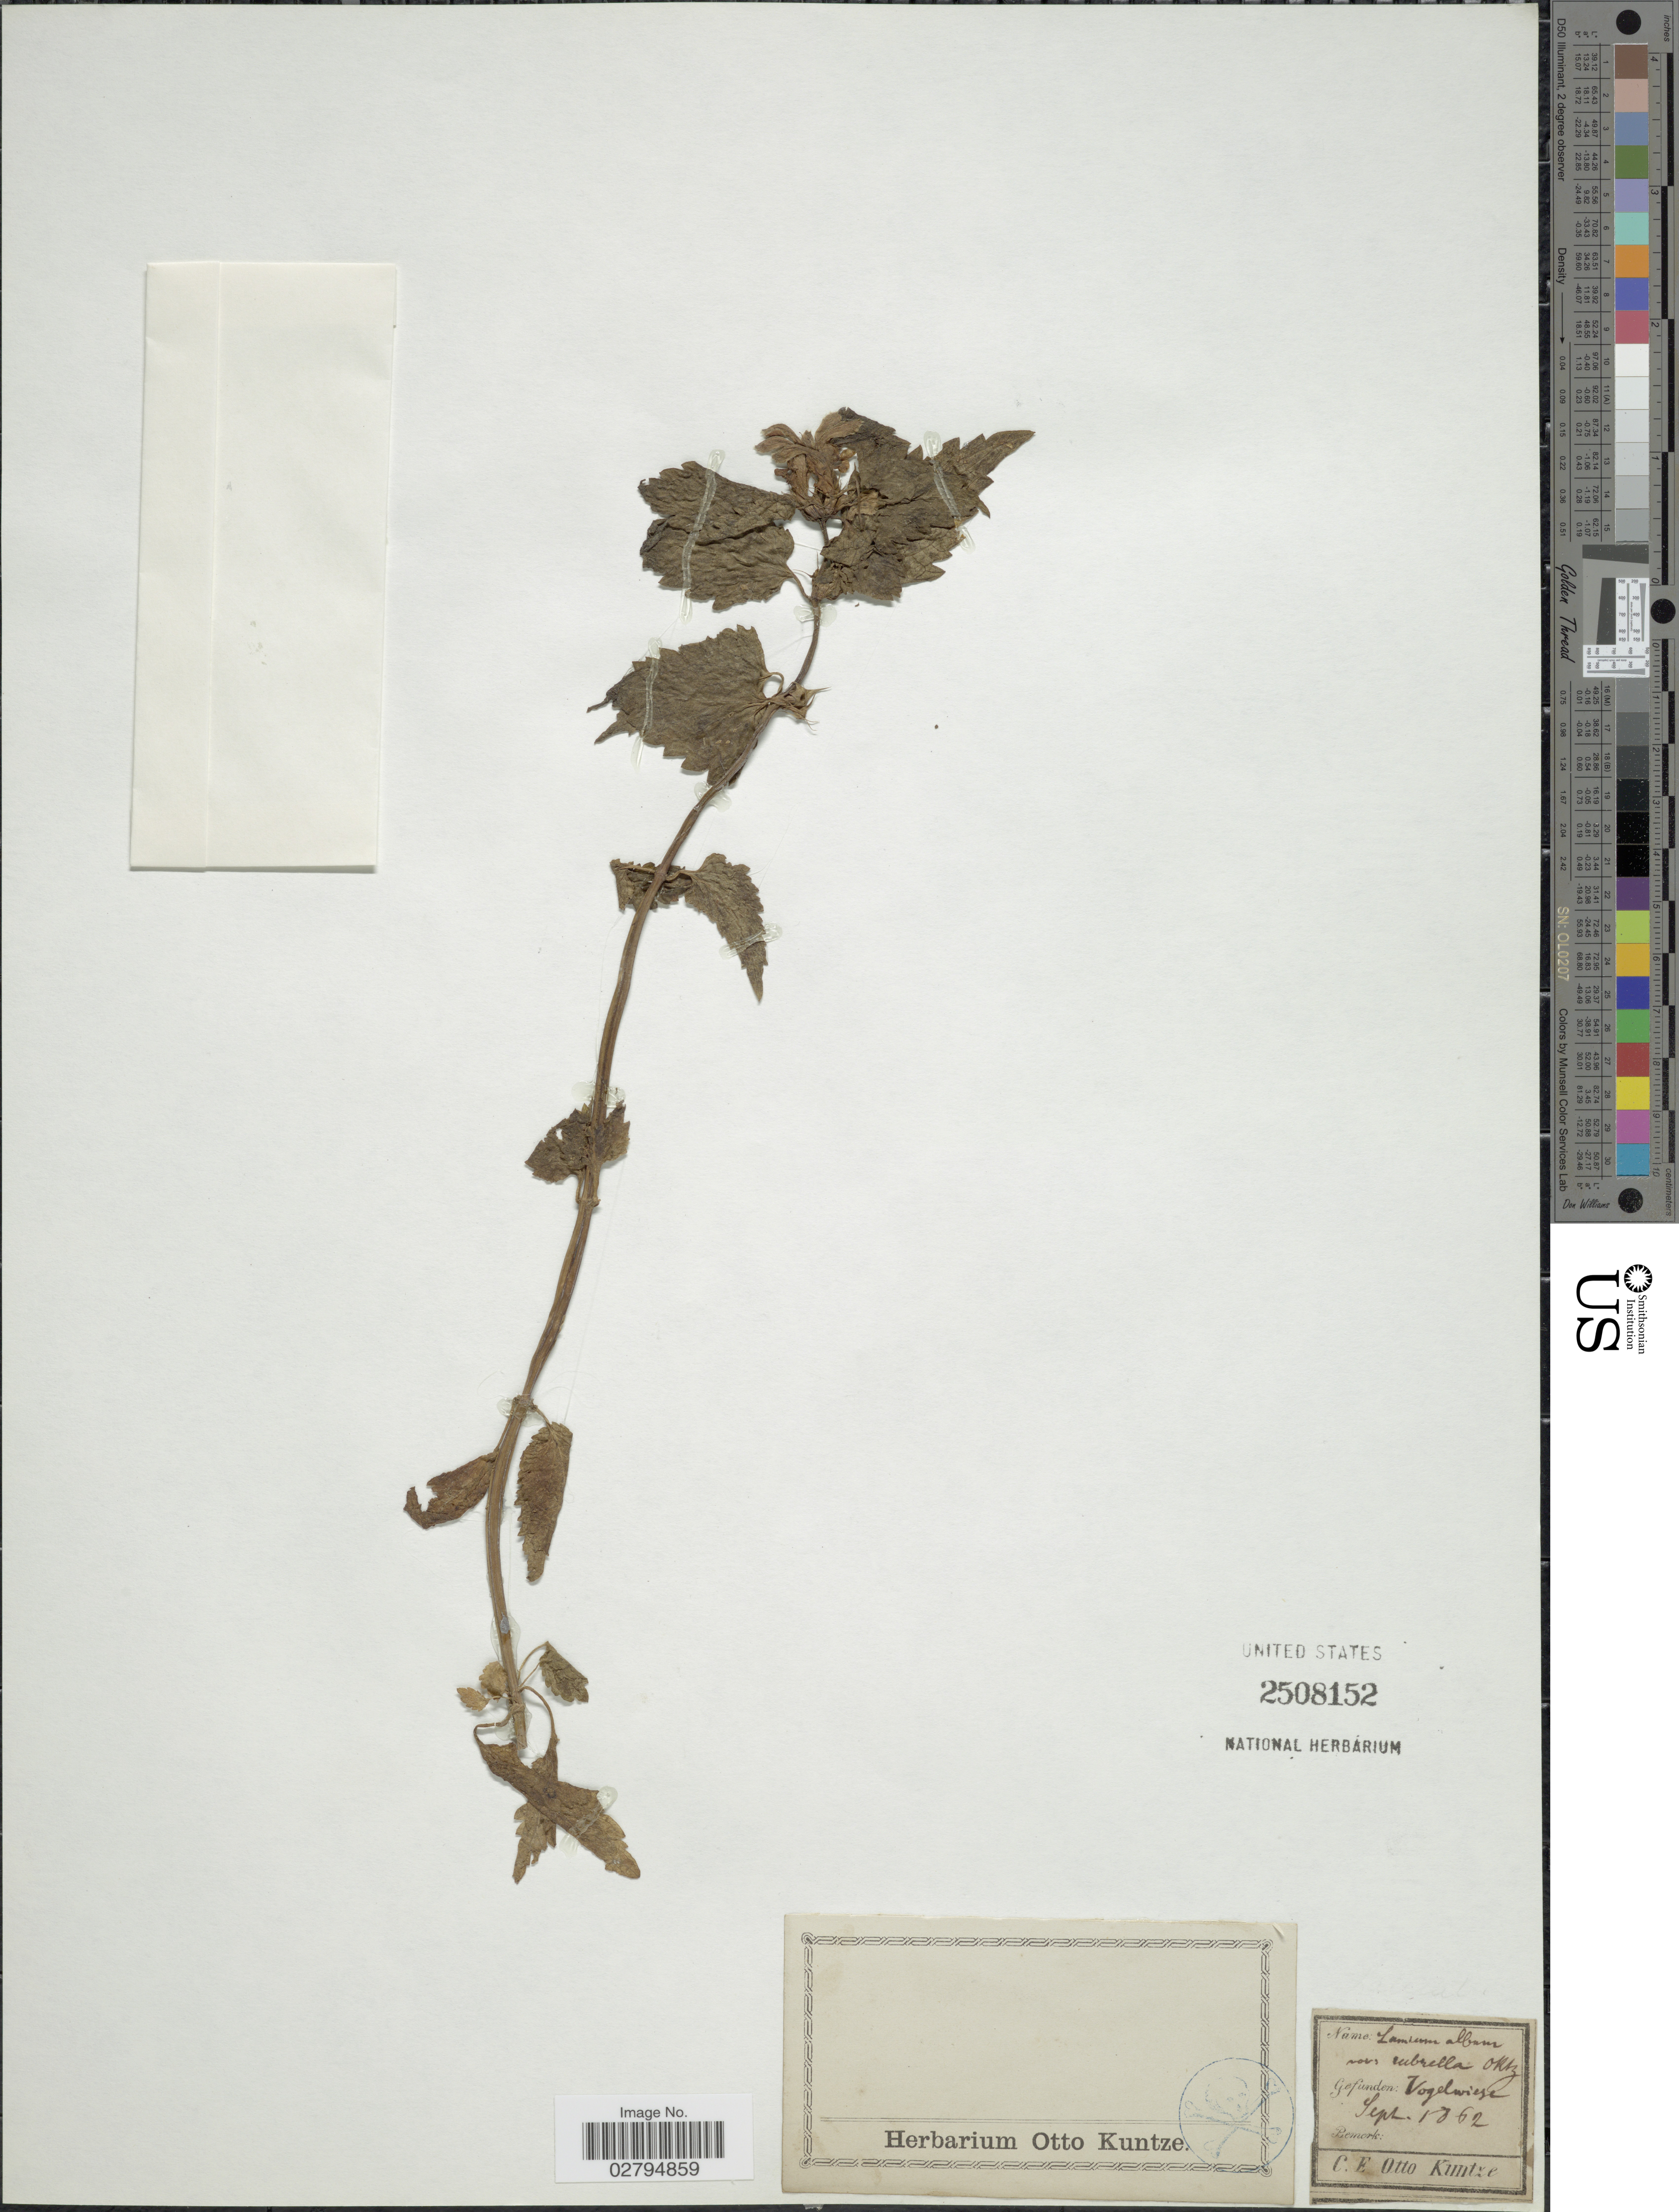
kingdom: Plantae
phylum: Tracheophyta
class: Magnoliopsida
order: Lamiales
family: Lamiaceae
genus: Lamium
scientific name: Lamium album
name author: L.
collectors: C.E.O. Kuntze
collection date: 1862-09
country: Germany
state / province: Mecklenburg-Vorpommern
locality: Vogelwiese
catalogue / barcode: US 2508152